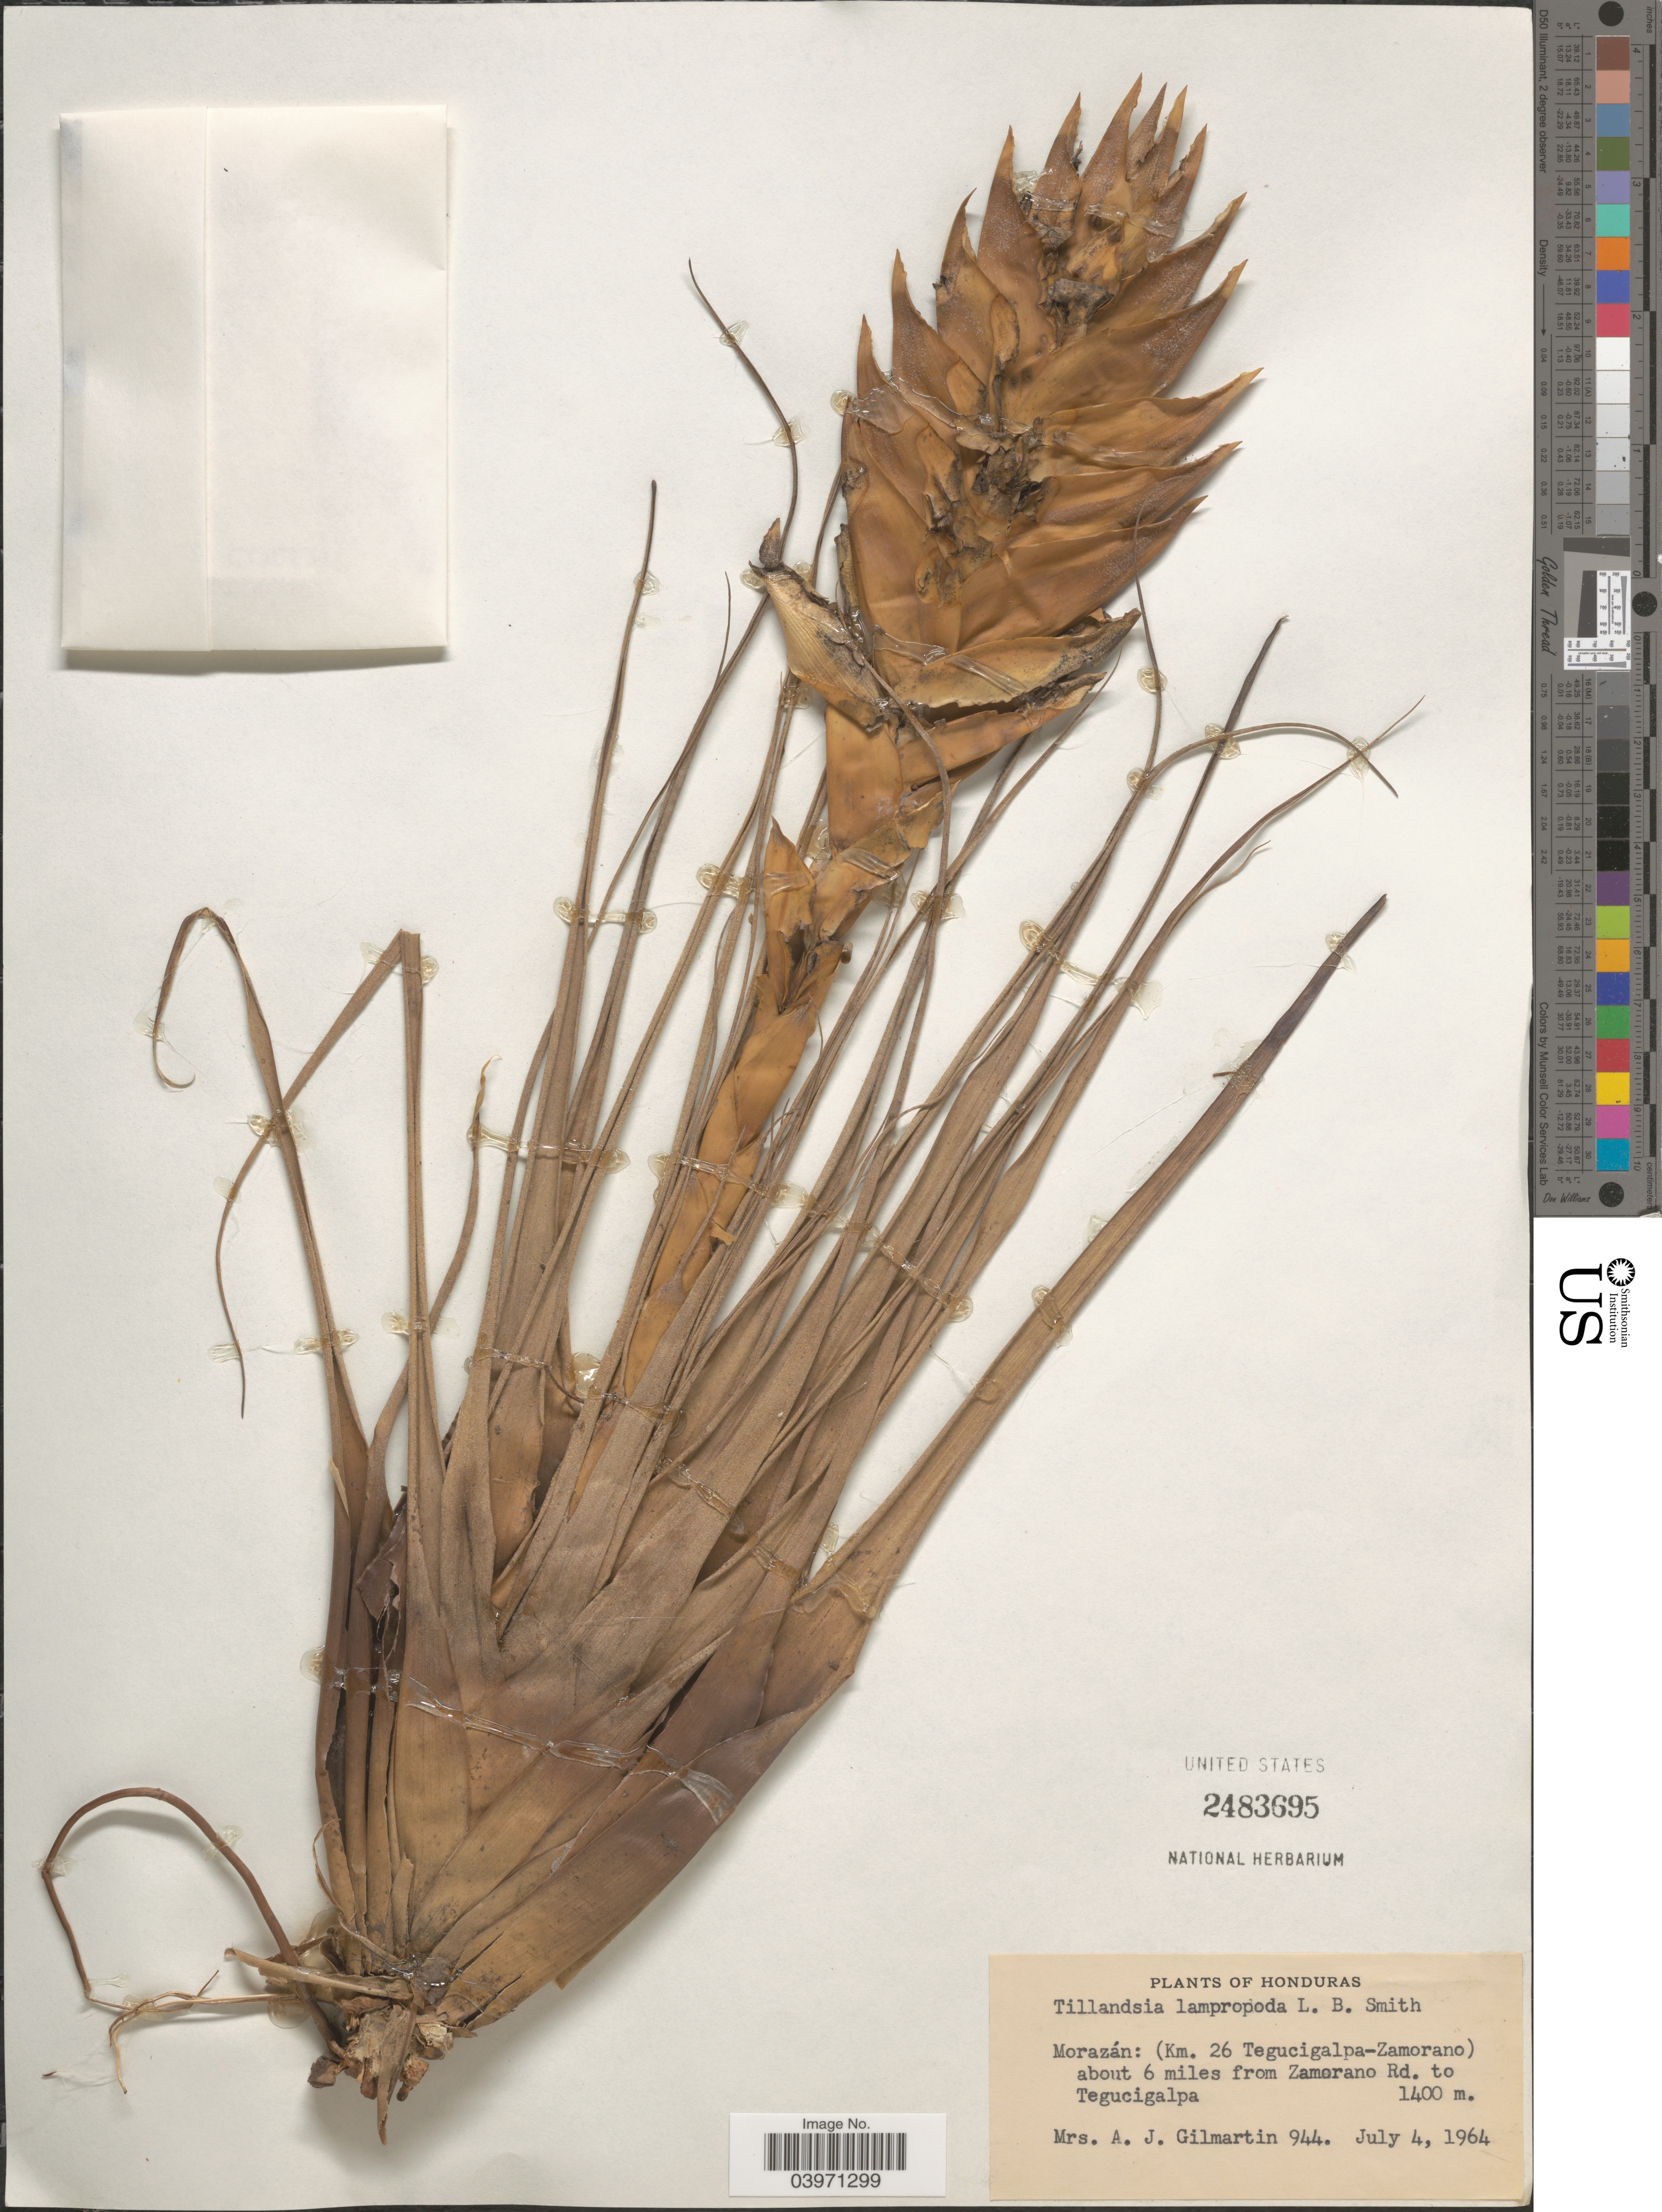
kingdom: Plantae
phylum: Tracheophyta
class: Liliopsida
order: Poales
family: Bromeliaceae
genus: Tillandsia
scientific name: Tillandsia lampropoda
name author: L.B. Sm.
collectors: A. J. Gilmartin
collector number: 944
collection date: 1964-07-04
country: Honduras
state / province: Fco. Morazán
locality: Morazán: (Km. 26 Tegucigalpa-Zamorano) about 6 miles from Zamorano Rd. to Tegucigalpa.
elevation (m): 1400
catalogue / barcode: US 2483695